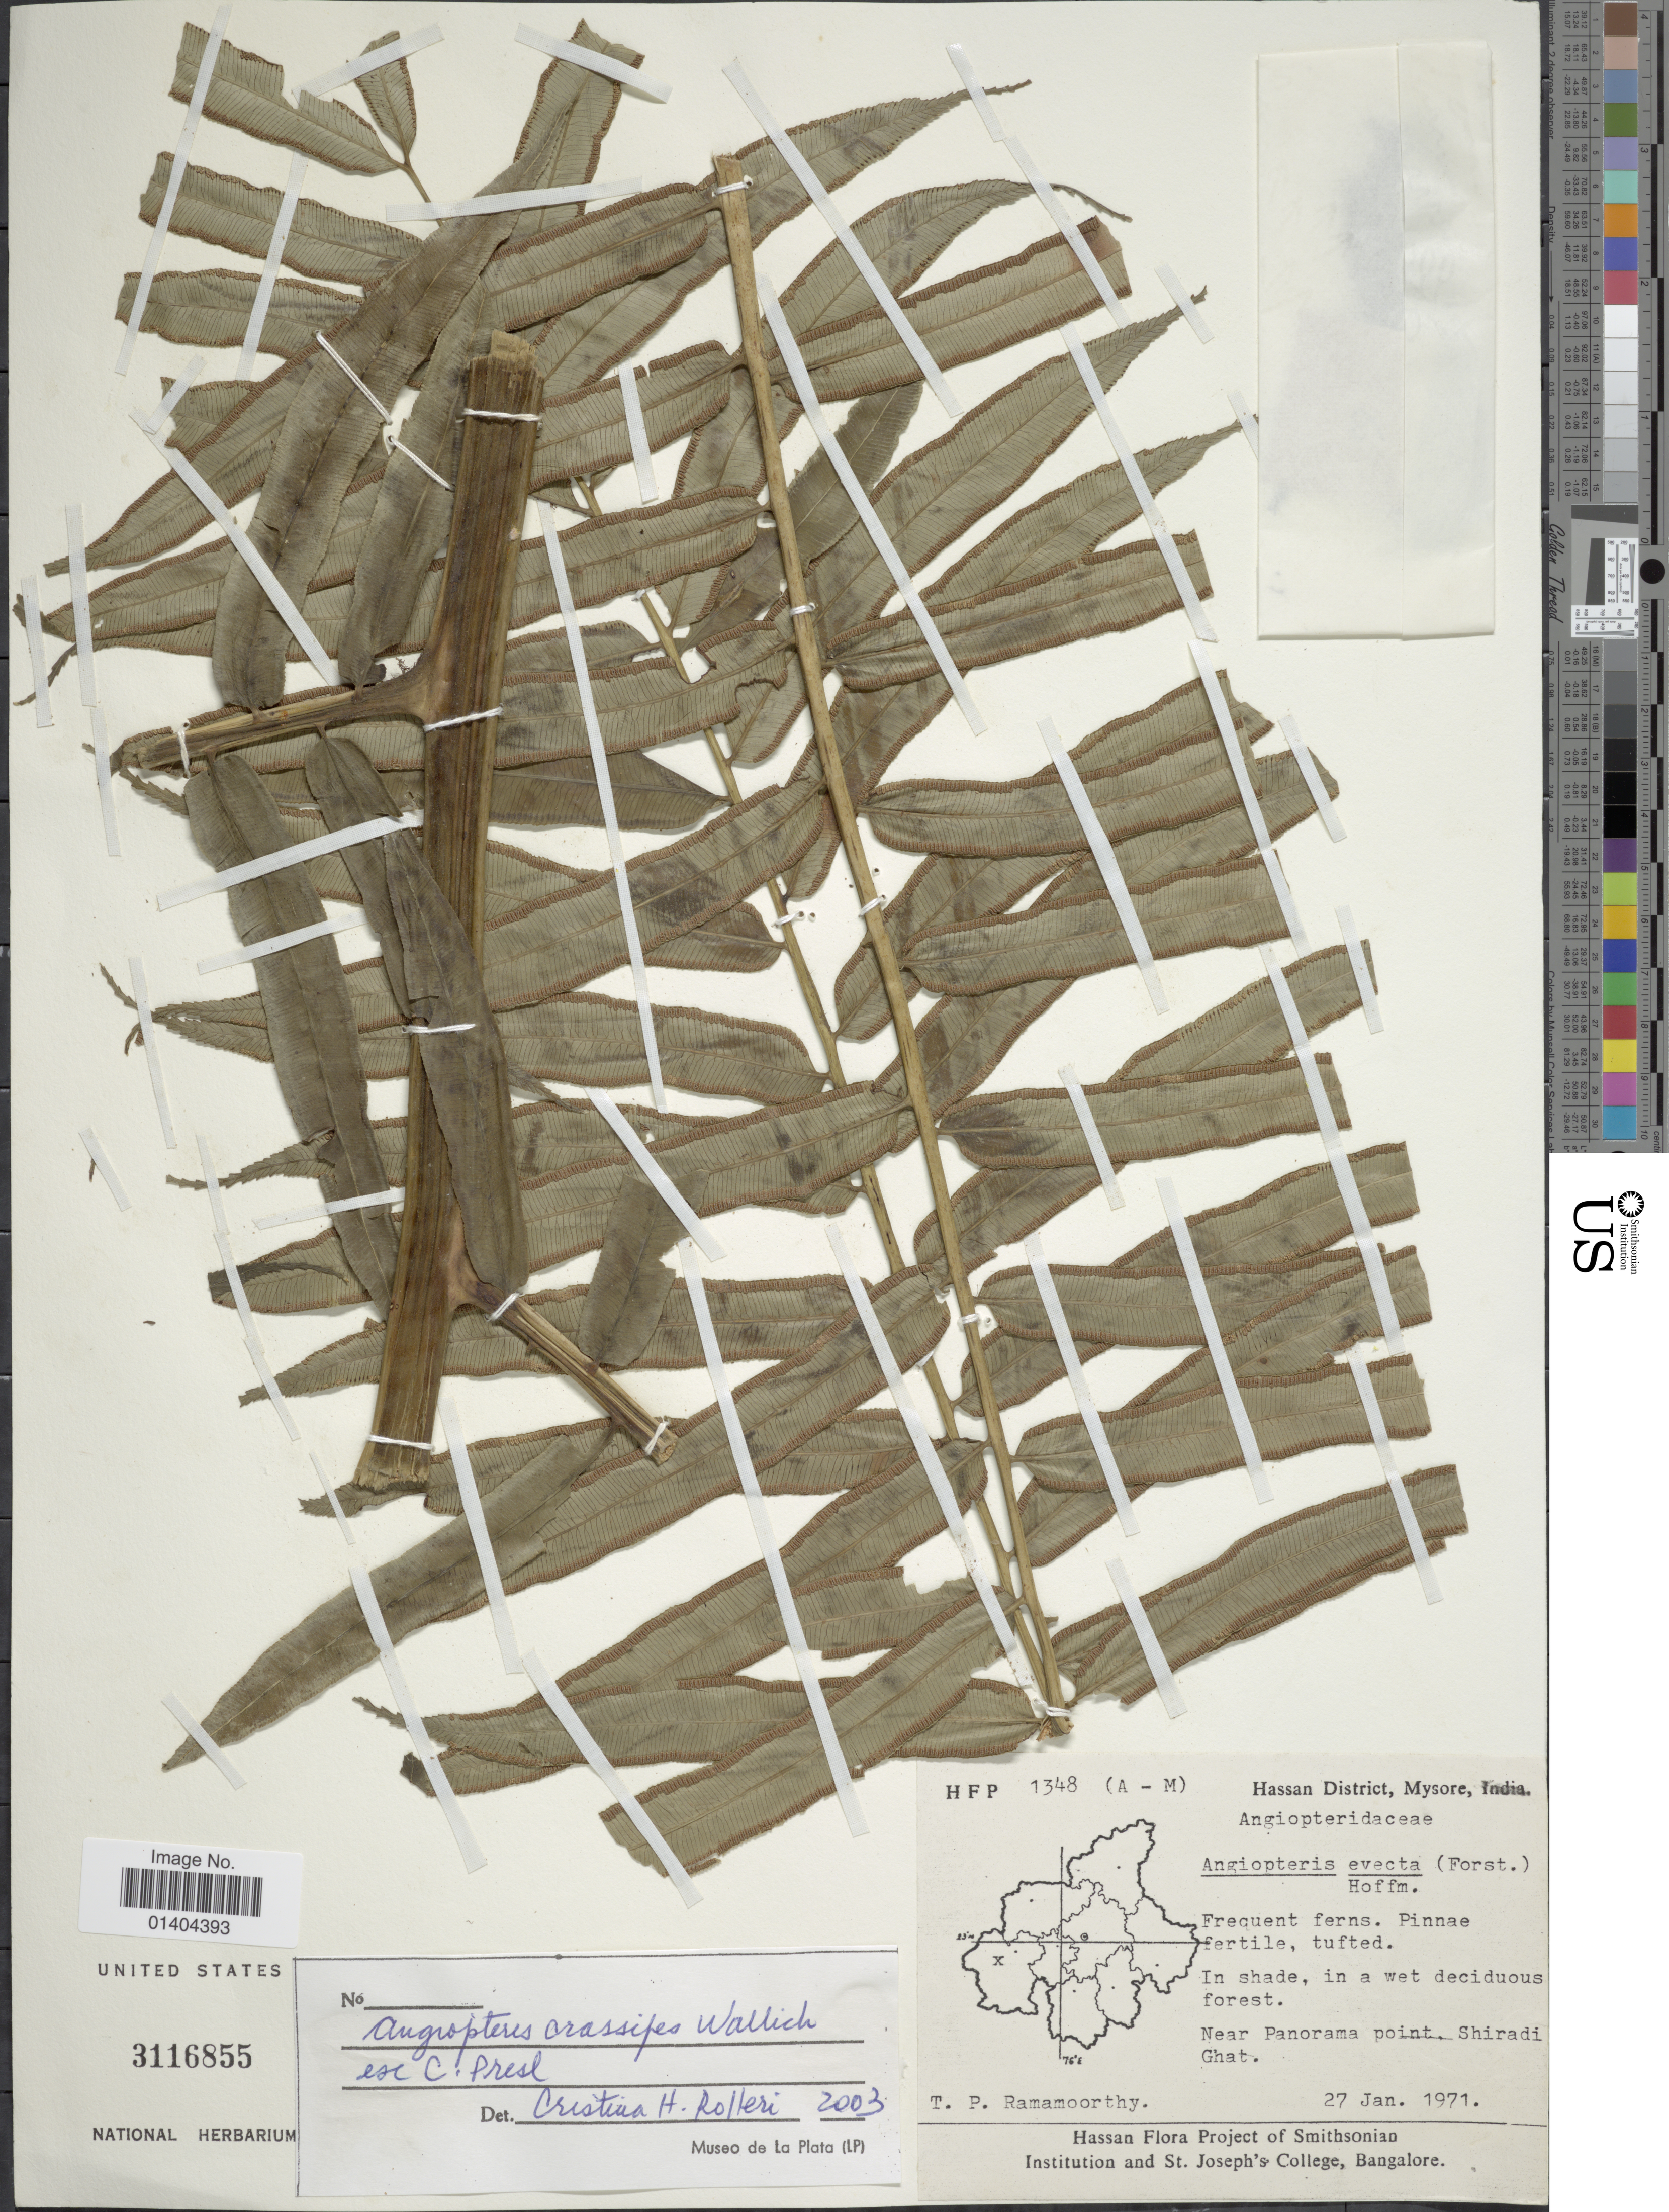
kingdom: Plantae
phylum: Tracheophyta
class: Polypodiopsida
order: Marattiales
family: Marattiaceae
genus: Angiopteris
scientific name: Angiopteris crassipes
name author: Wall. ex C. Presl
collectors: T. P. Ramamoorthy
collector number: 1348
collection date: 1971-01-27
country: India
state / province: Karnataka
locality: Hassan District, Mysore, India, near Panorama point, Shiradi Ghat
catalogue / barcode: US 3116855